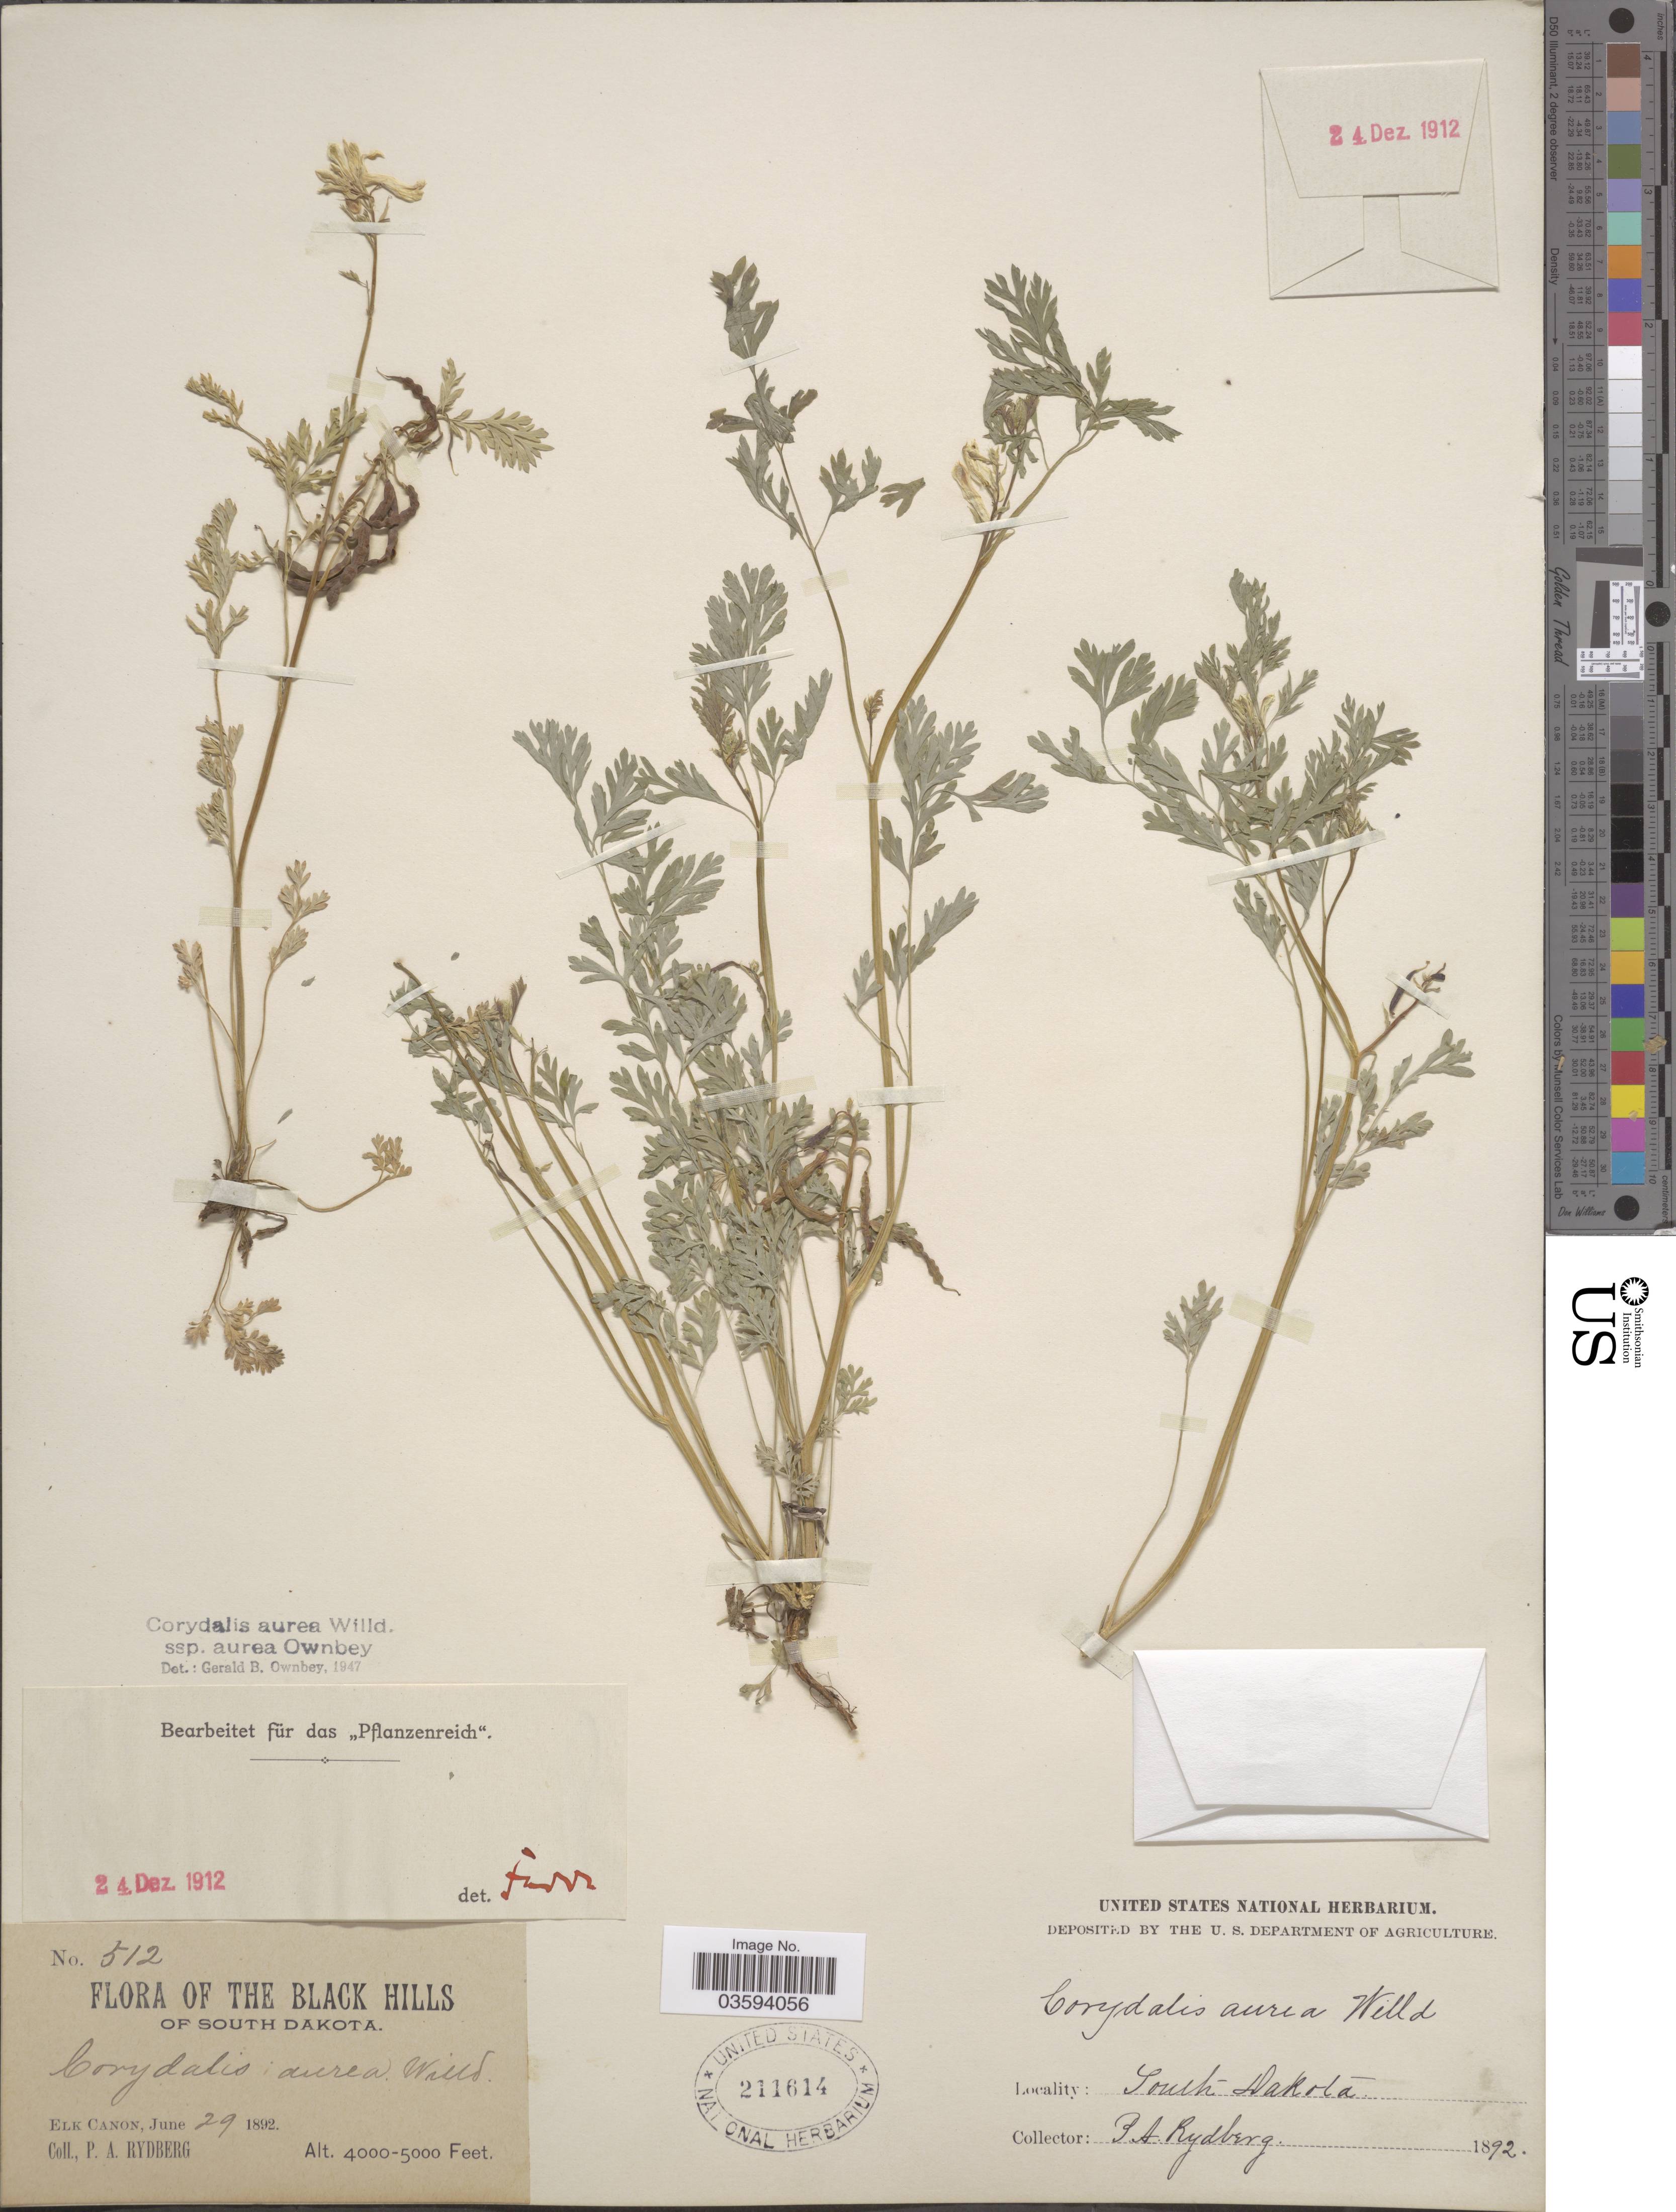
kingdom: Plantae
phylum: Tracheophyta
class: Magnoliopsida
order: Ranunculales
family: Papaveraceae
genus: Corydalis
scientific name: Corydalis aurea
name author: Willd.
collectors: P. A. Rydberg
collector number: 512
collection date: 1892-06-29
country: United States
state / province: South Dakota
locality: The Black Hills of South Dakota. Elk Canon.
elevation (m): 1219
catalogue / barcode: US 211614